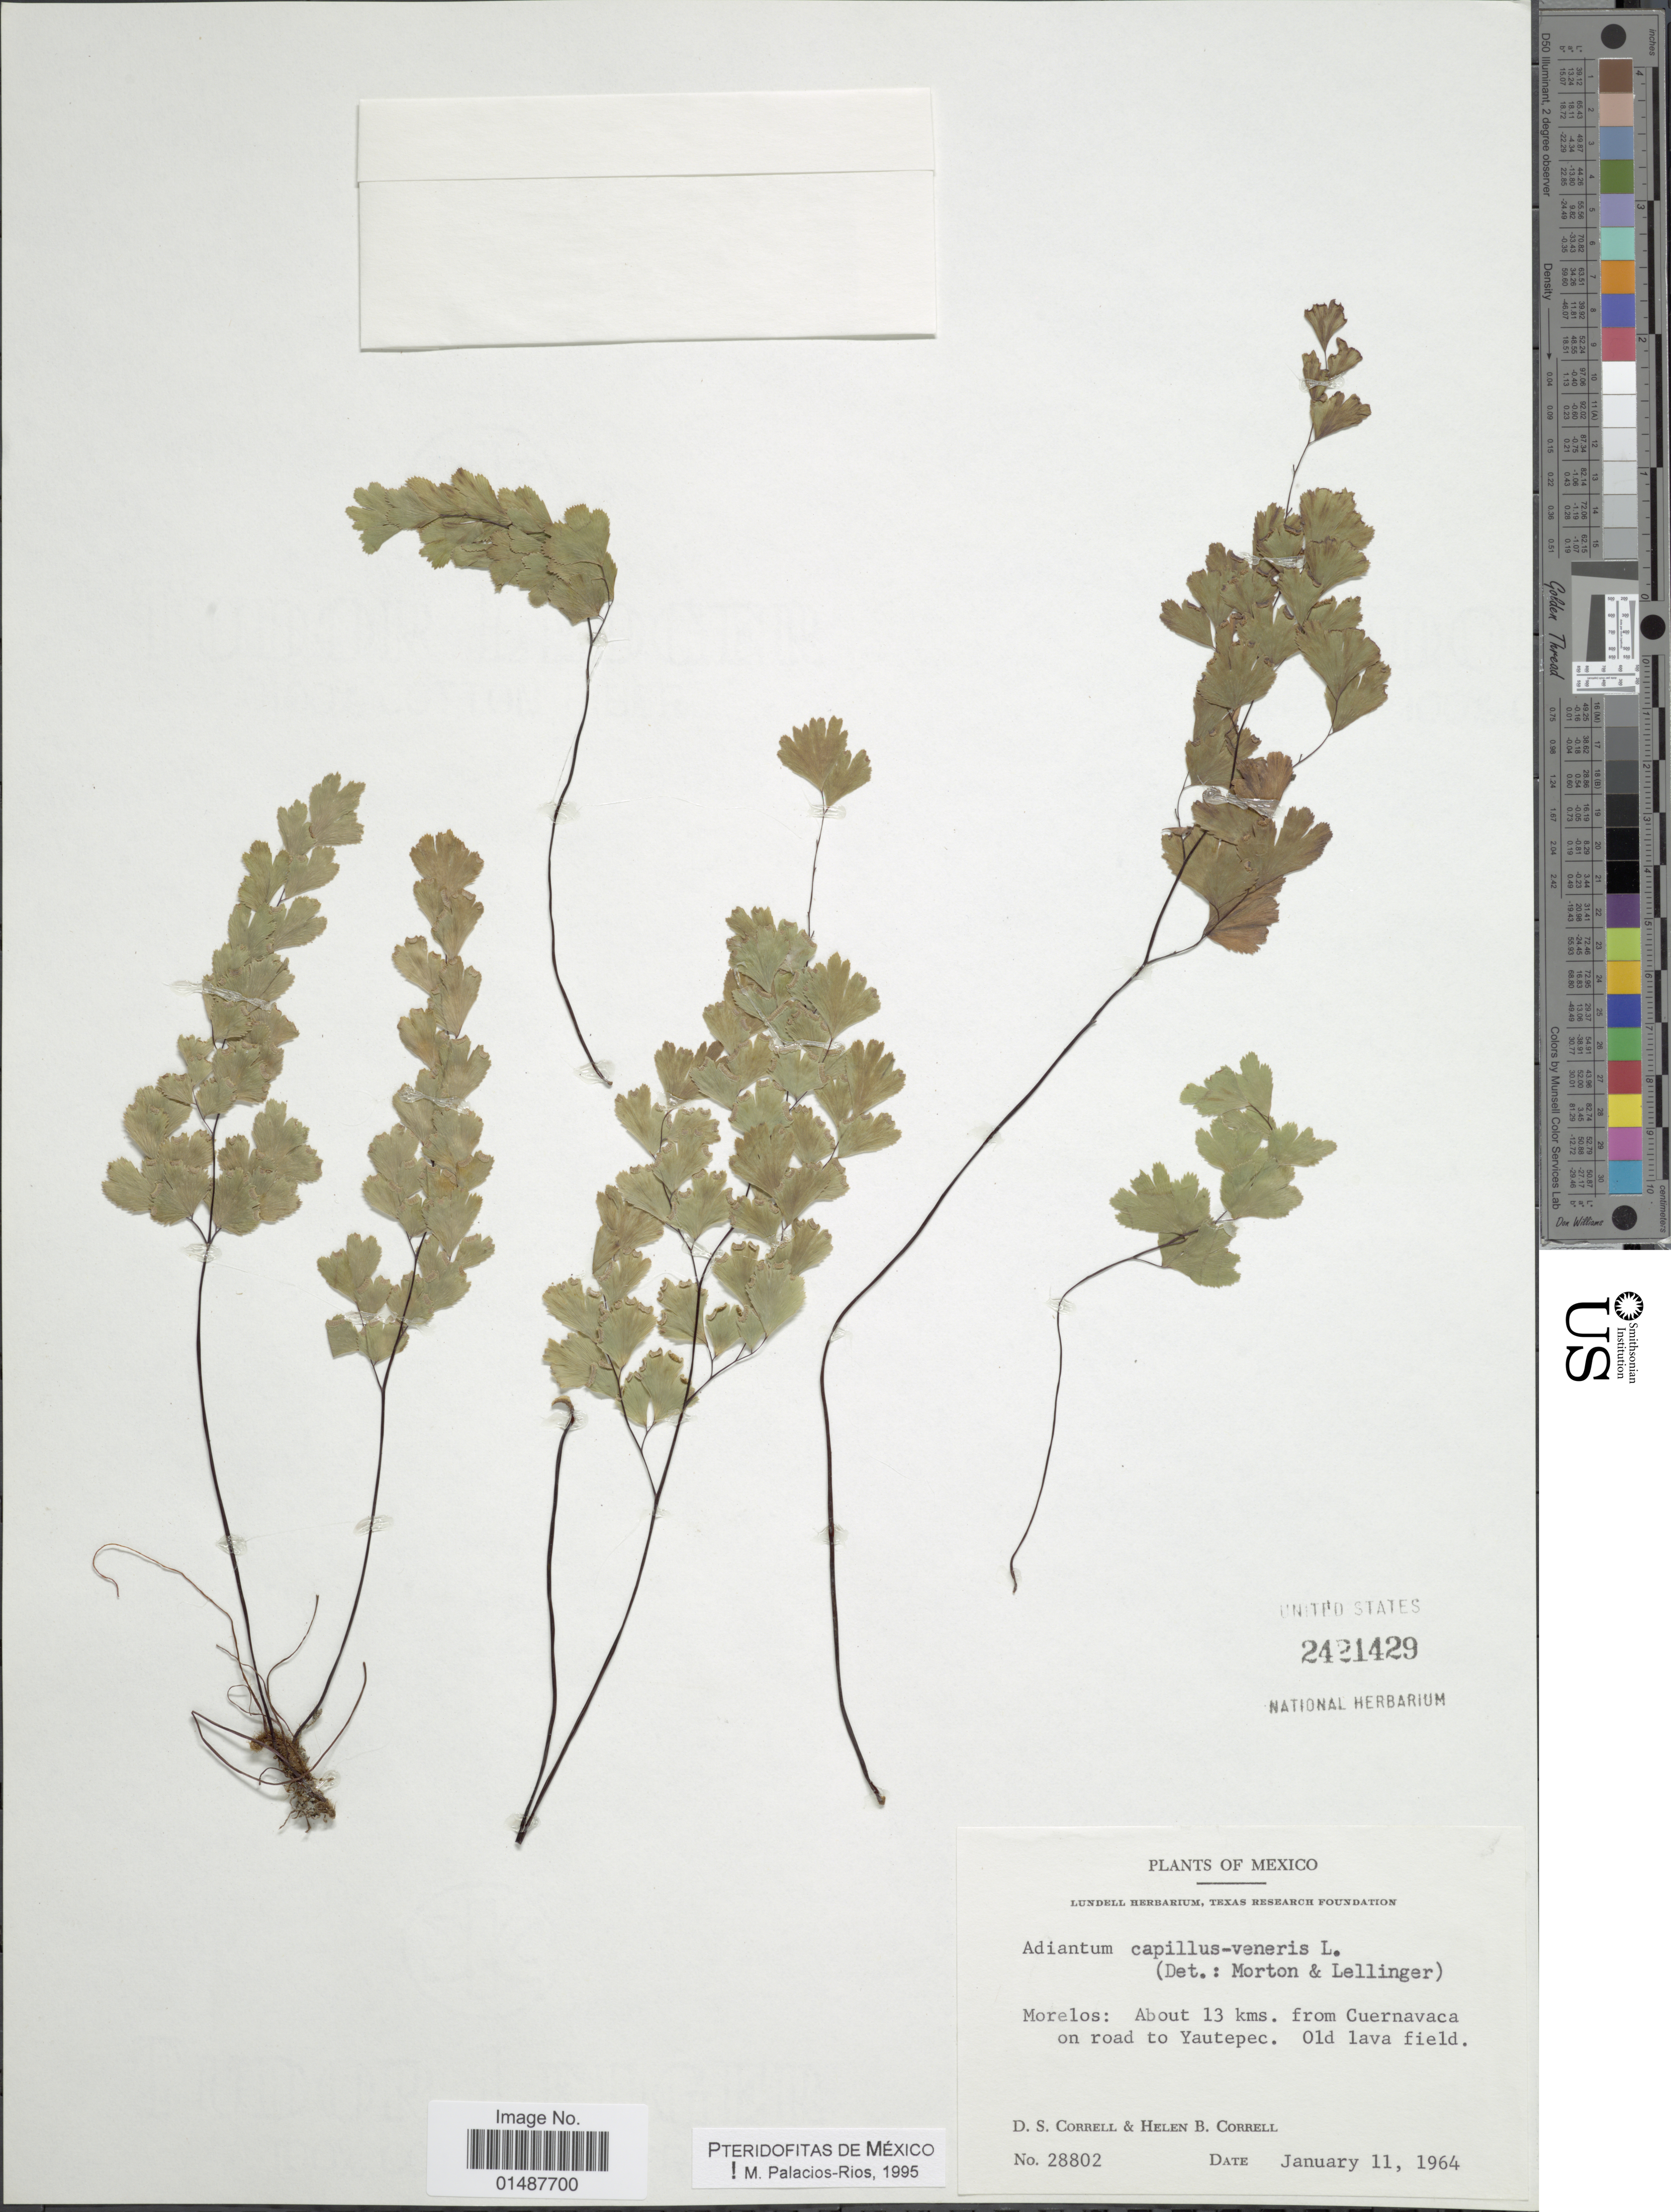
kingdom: Plantae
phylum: Tracheophyta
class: Polypodiopsida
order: Polypodiales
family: Pteridaceae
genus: Adiantum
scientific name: Adiantum capillus-veneris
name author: L.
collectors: D. S. Correll & H. Correll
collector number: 28802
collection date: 1964-01-11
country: Mexico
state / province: Morelos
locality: About 13 kms. from Cuernavaca on road to Yautepec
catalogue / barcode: US 2421429